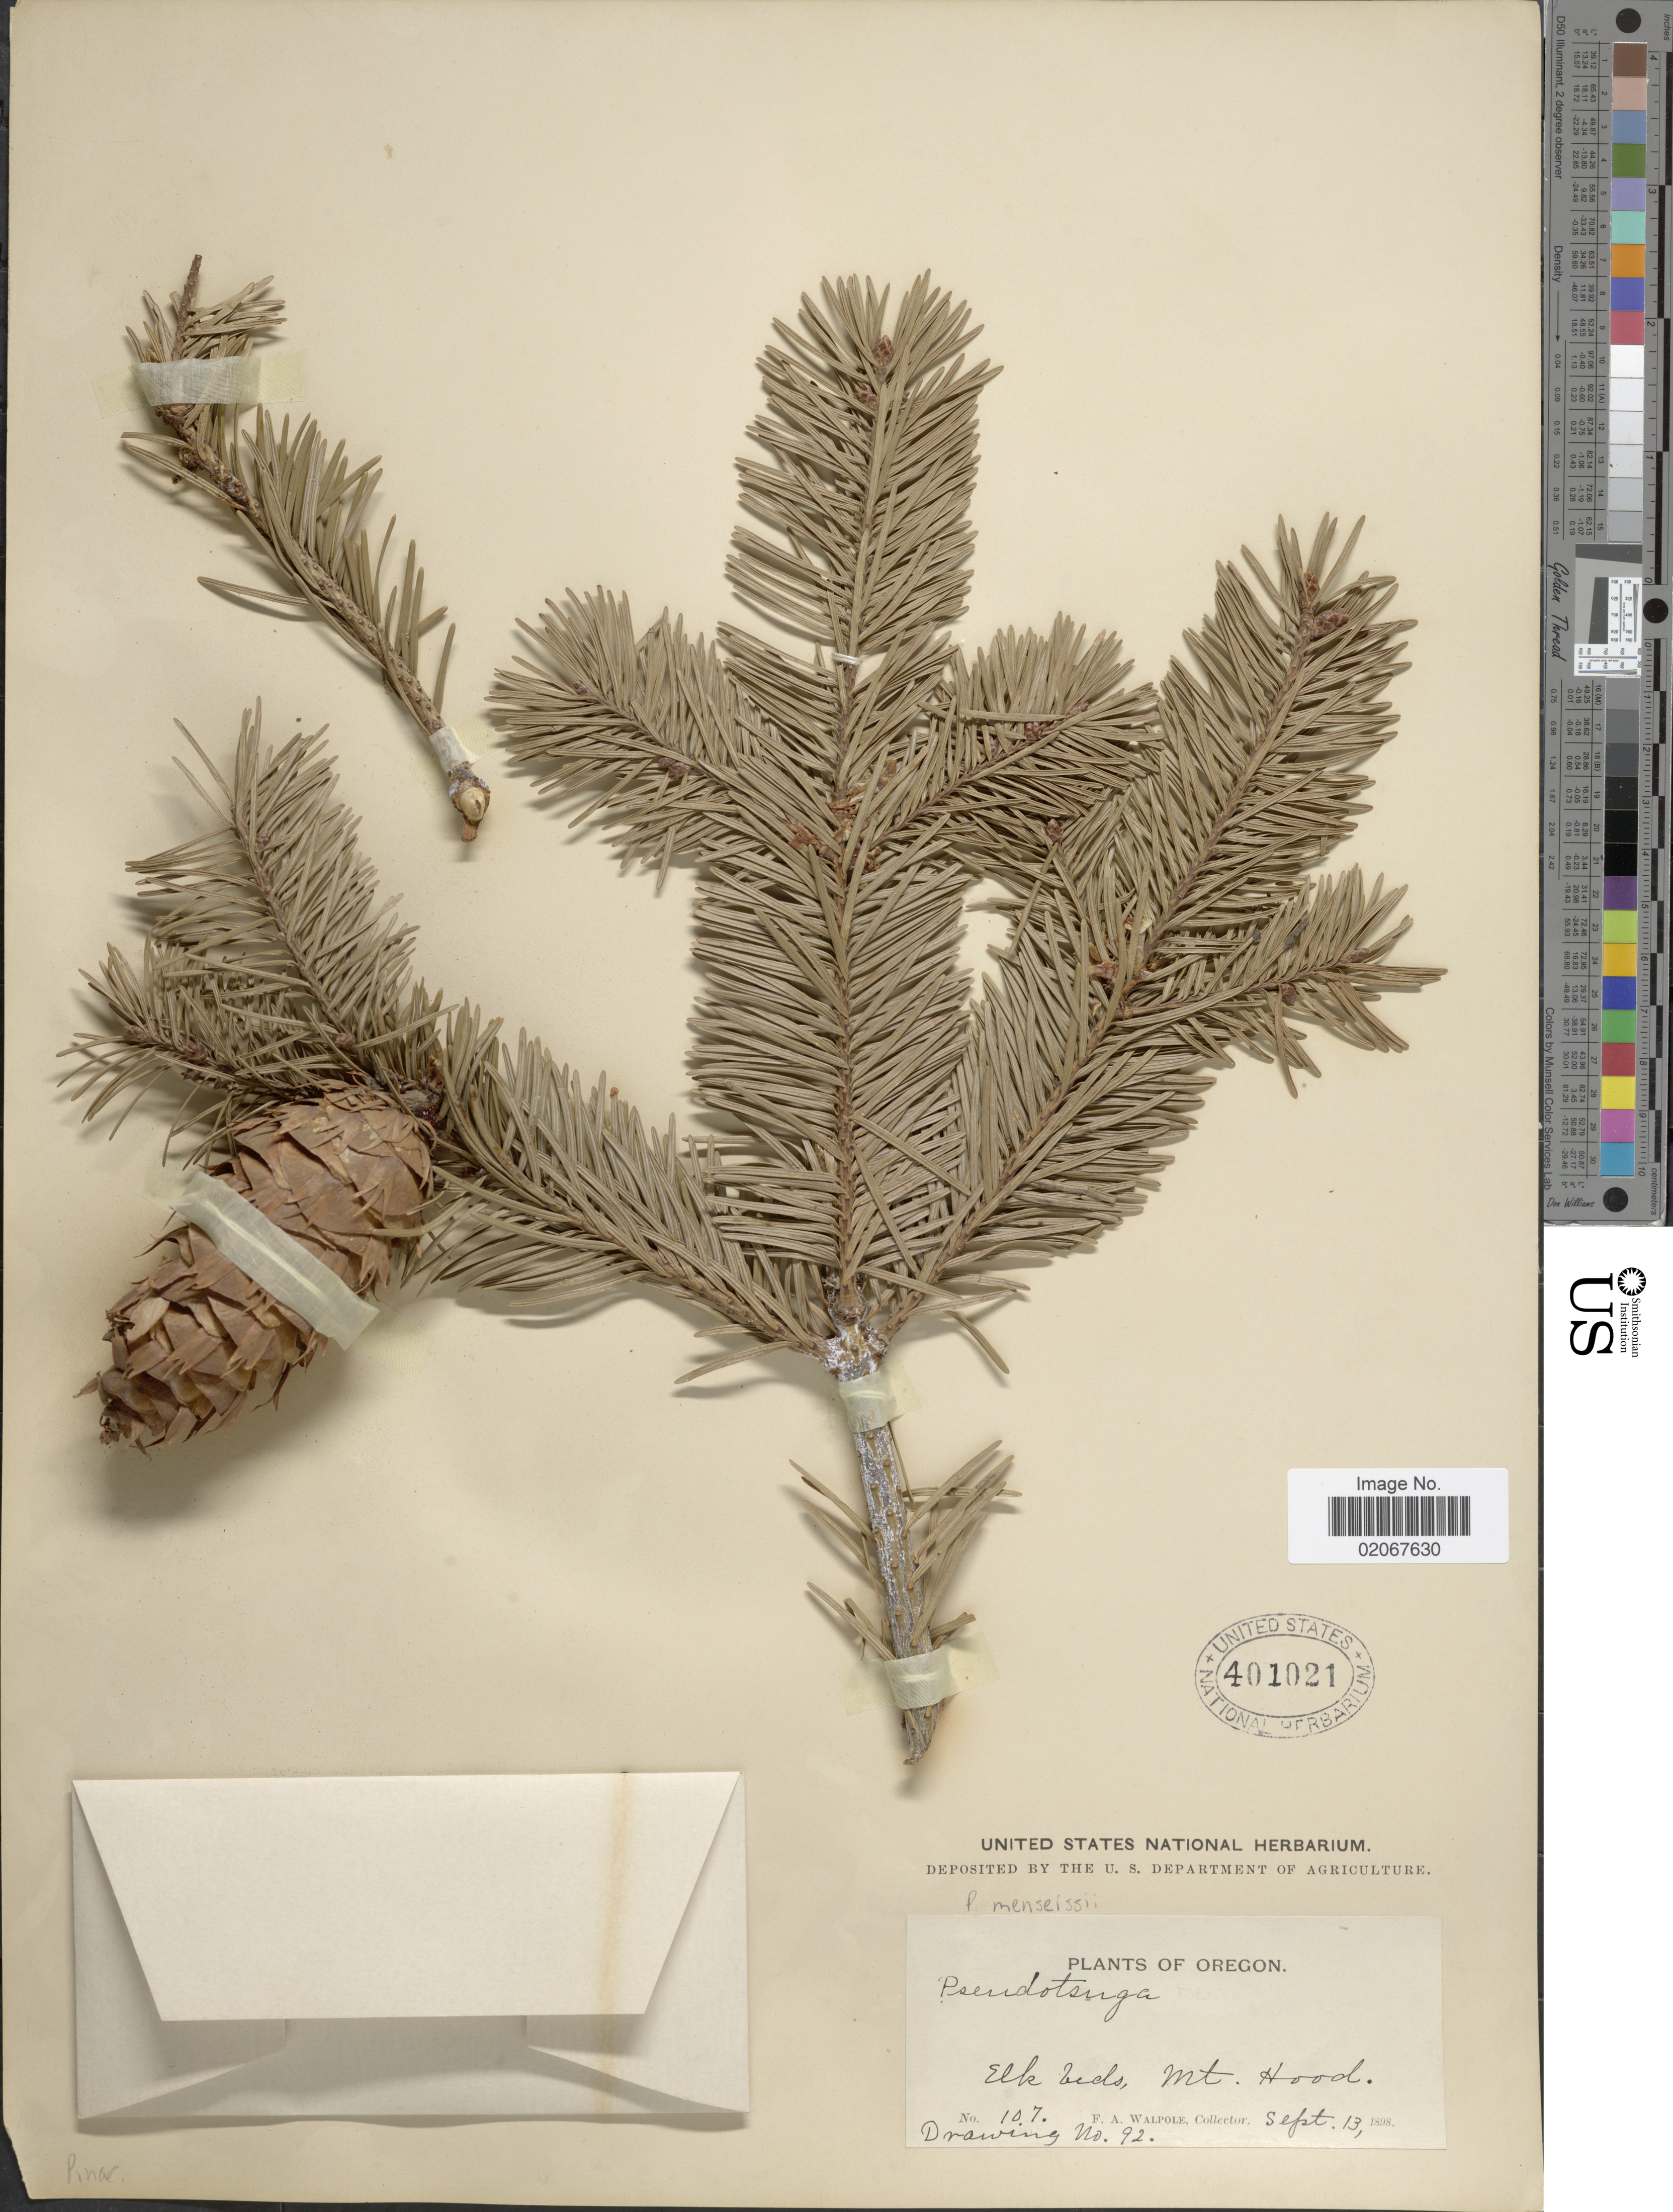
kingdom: Plantae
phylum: Tracheophyta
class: Pinopsida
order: Pinales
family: Pinaceae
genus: Pseudotsuga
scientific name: Pseudotsuga menziesii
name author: (Mirb.) Franco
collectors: F. Walpole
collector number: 107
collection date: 1898-09-13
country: United States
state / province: Oregon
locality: Elk beds, Mt. Hood.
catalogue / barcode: US 401021